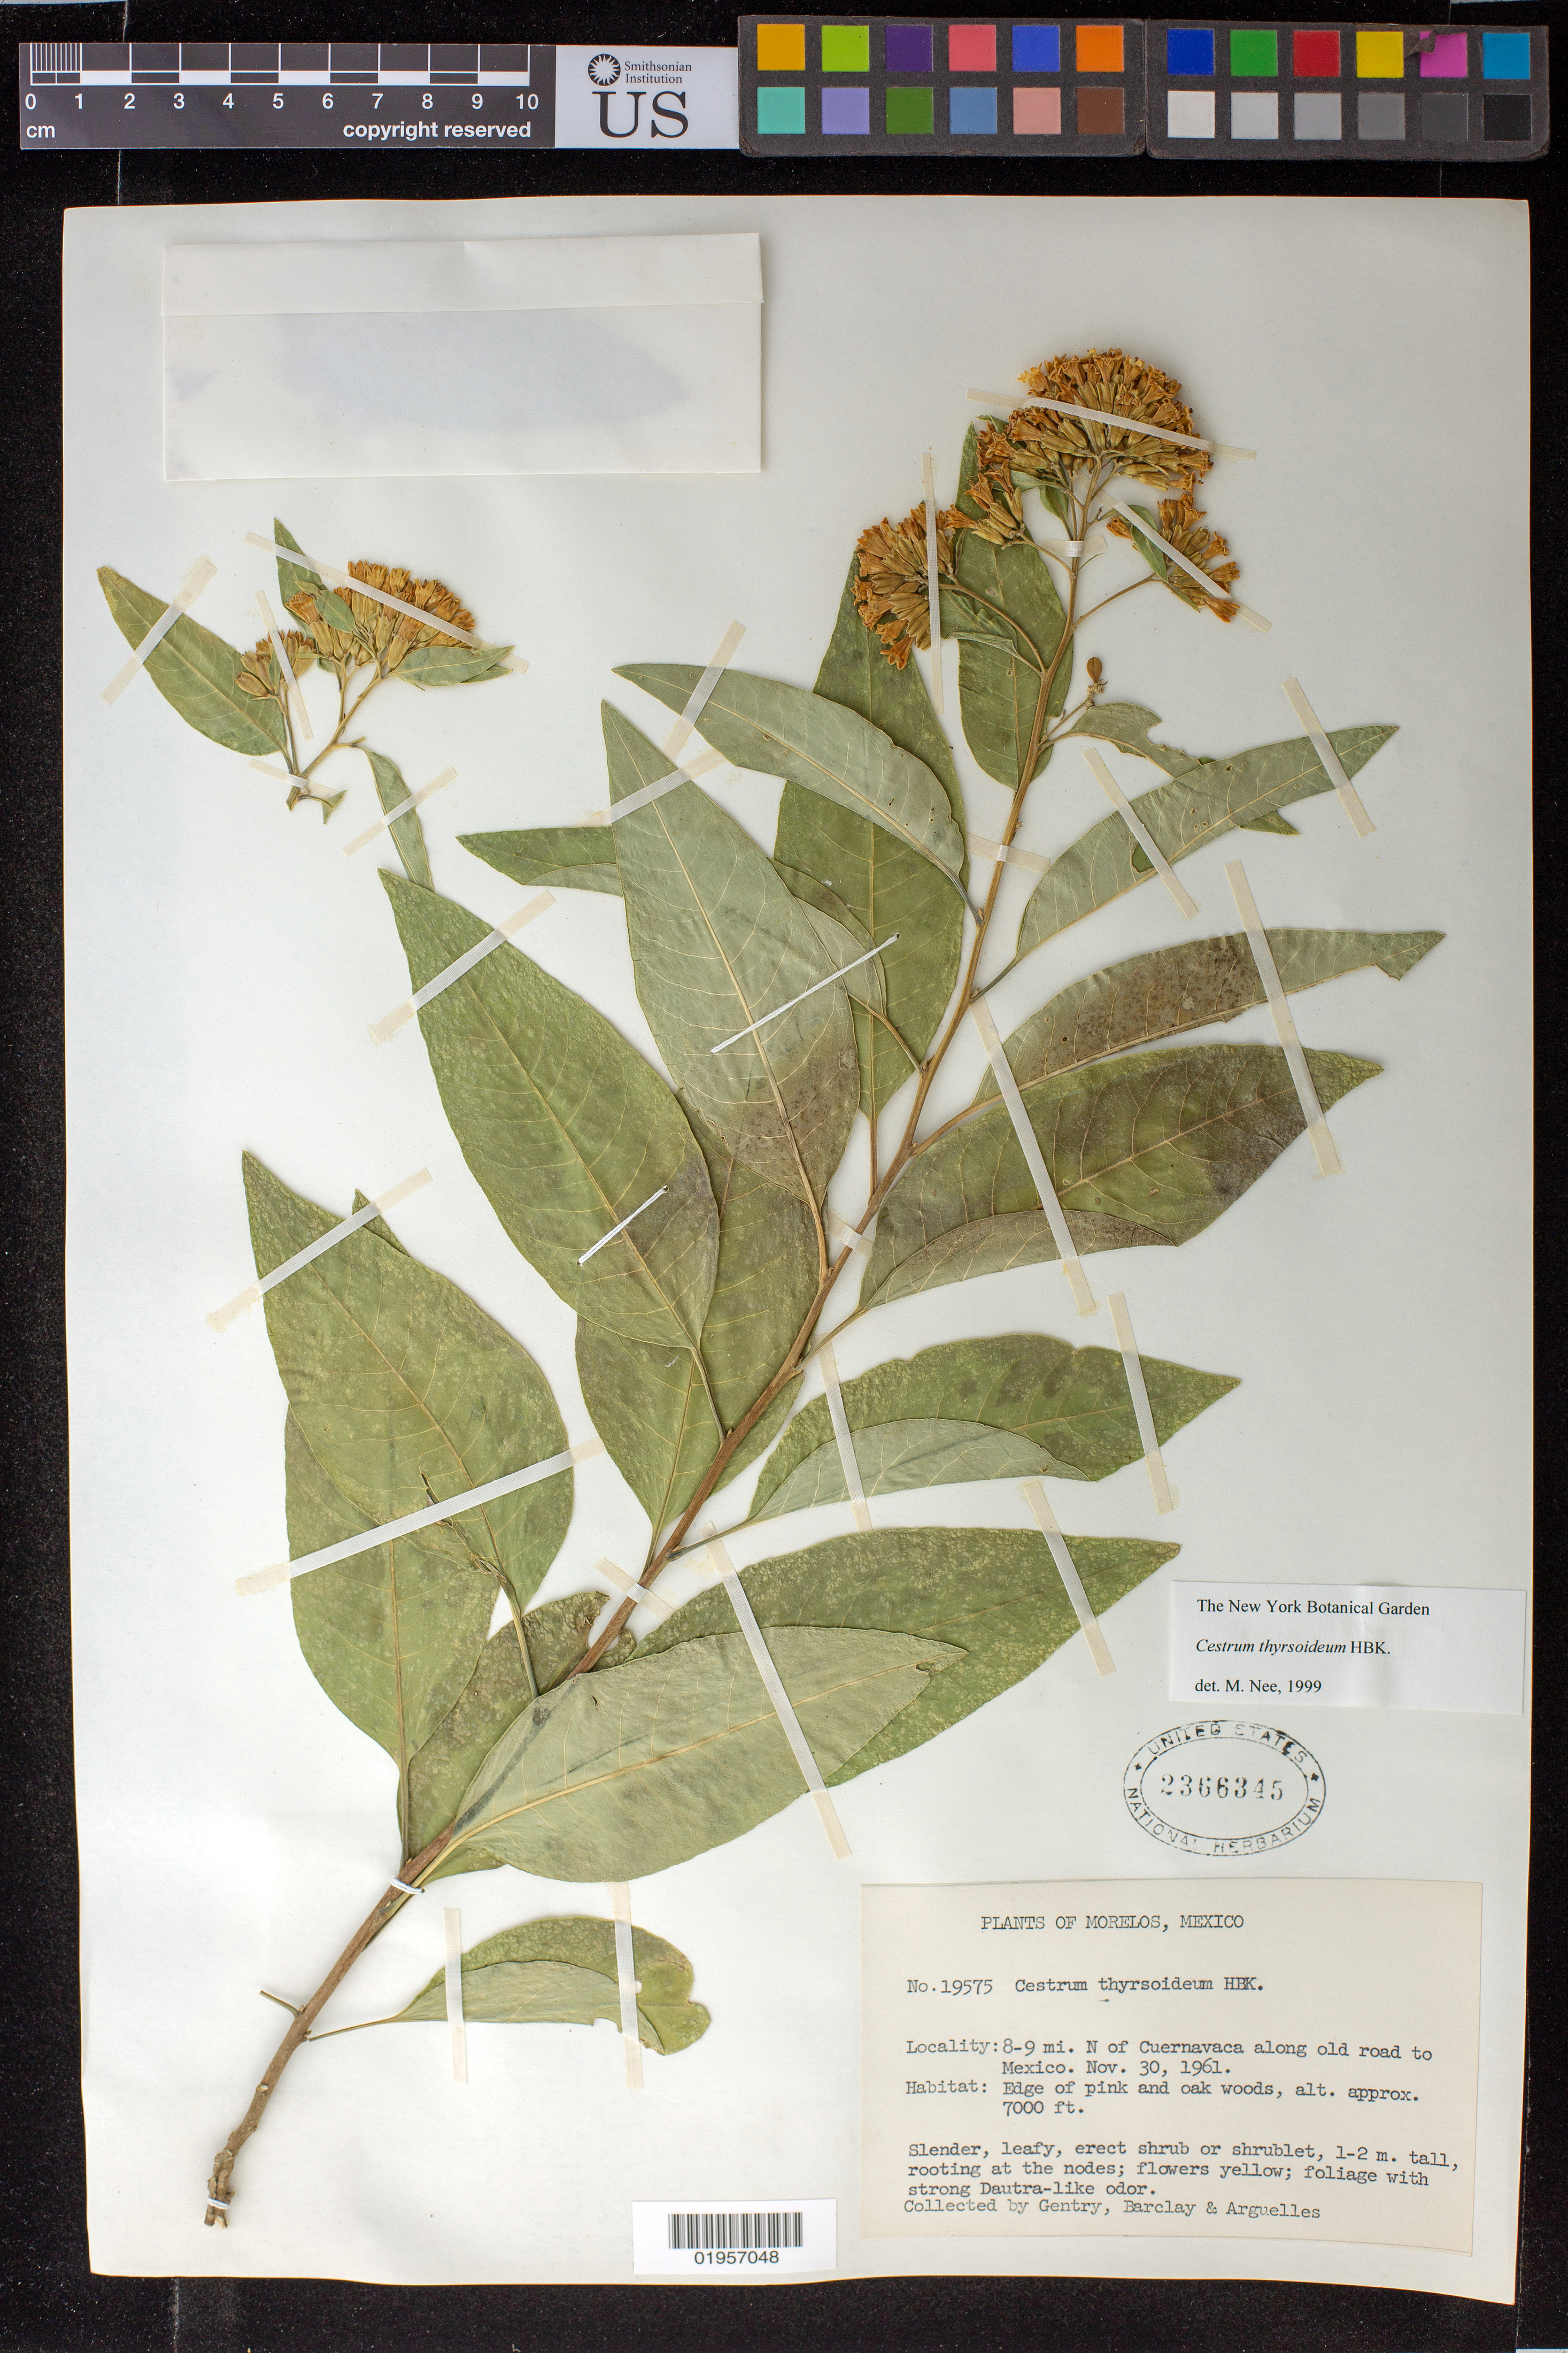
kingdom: Plantae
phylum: Tracheophyta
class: Magnoliopsida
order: Solanales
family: Solanaceae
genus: Cestrum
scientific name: Cestrum tenuifolium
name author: Francey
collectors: Gentry, --, -- Barclay & Arguelles, --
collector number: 19575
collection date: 1961-11-30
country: Mexico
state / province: Morelos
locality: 8-9 mi. N of Cuernavaca along old road to Mexico.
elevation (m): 2134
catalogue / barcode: US 2366345